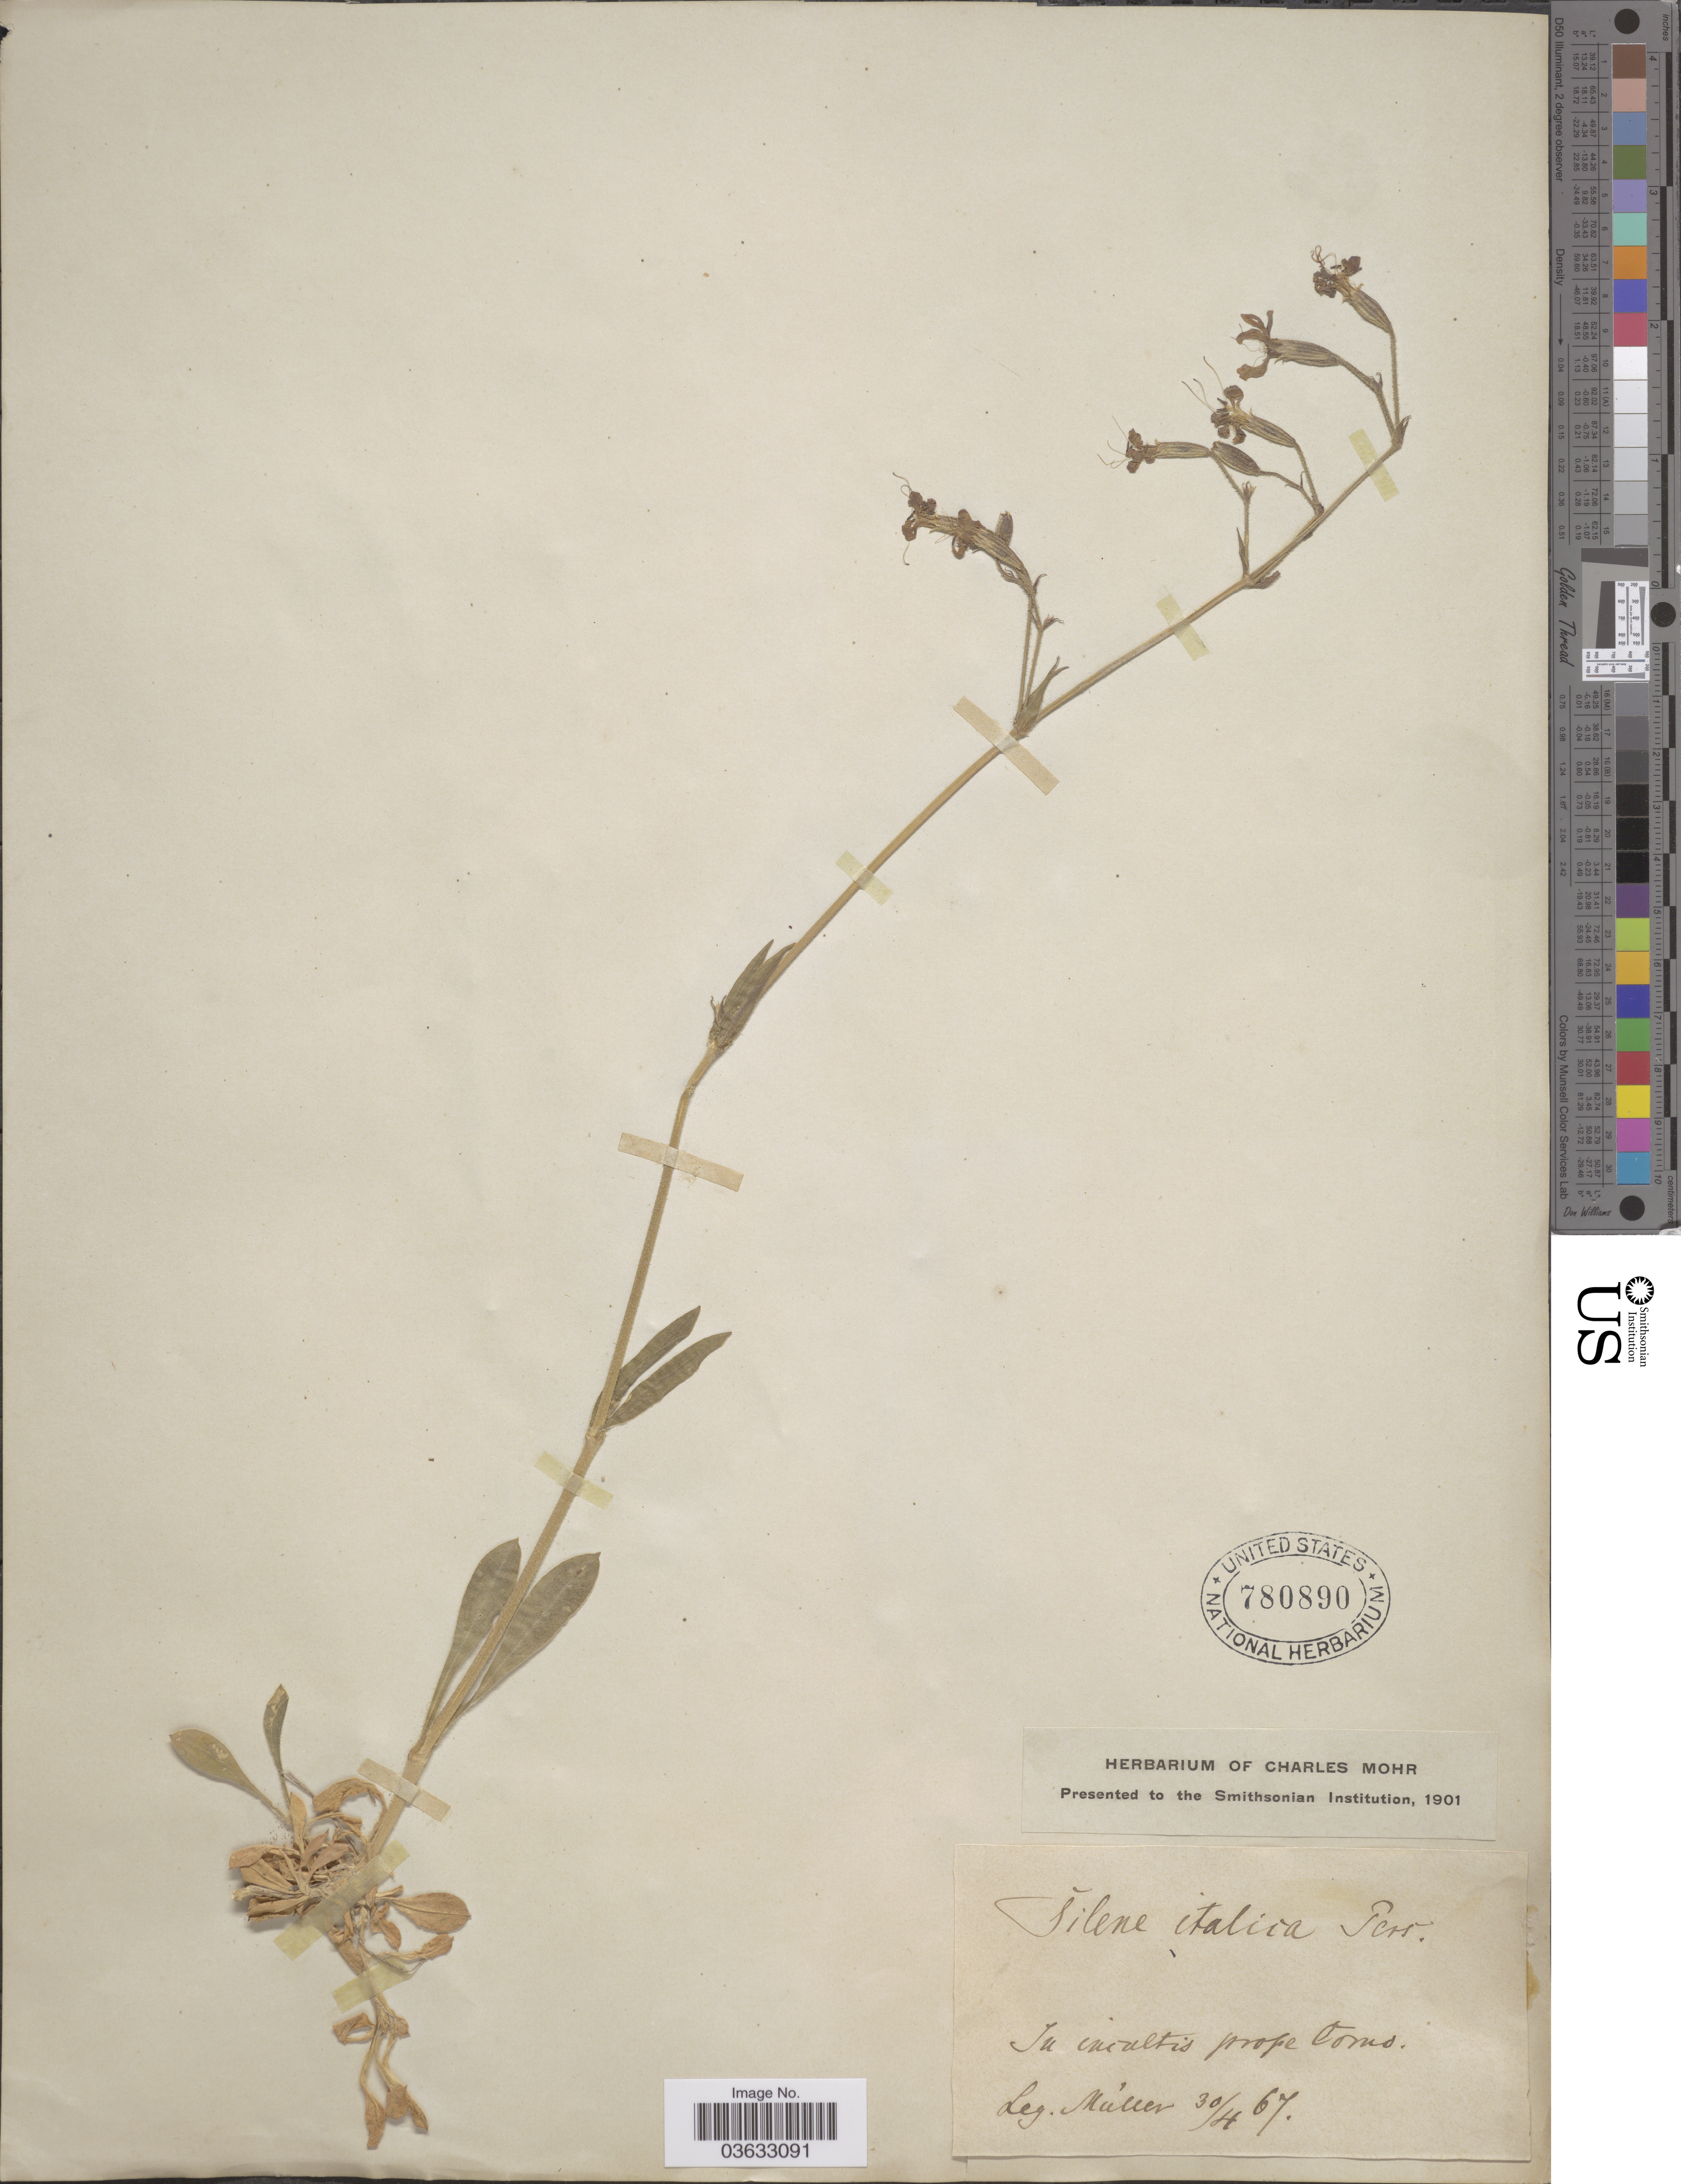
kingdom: Plantae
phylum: Tracheophyta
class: Magnoliopsida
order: Caryophyllales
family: Caryophyllaceae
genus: Silene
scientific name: Silene italica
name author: (L.) Pers.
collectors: Müller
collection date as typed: Transcribed d/m/y: 30/4/67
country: Italy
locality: In incultis prope Como.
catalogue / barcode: US 780890